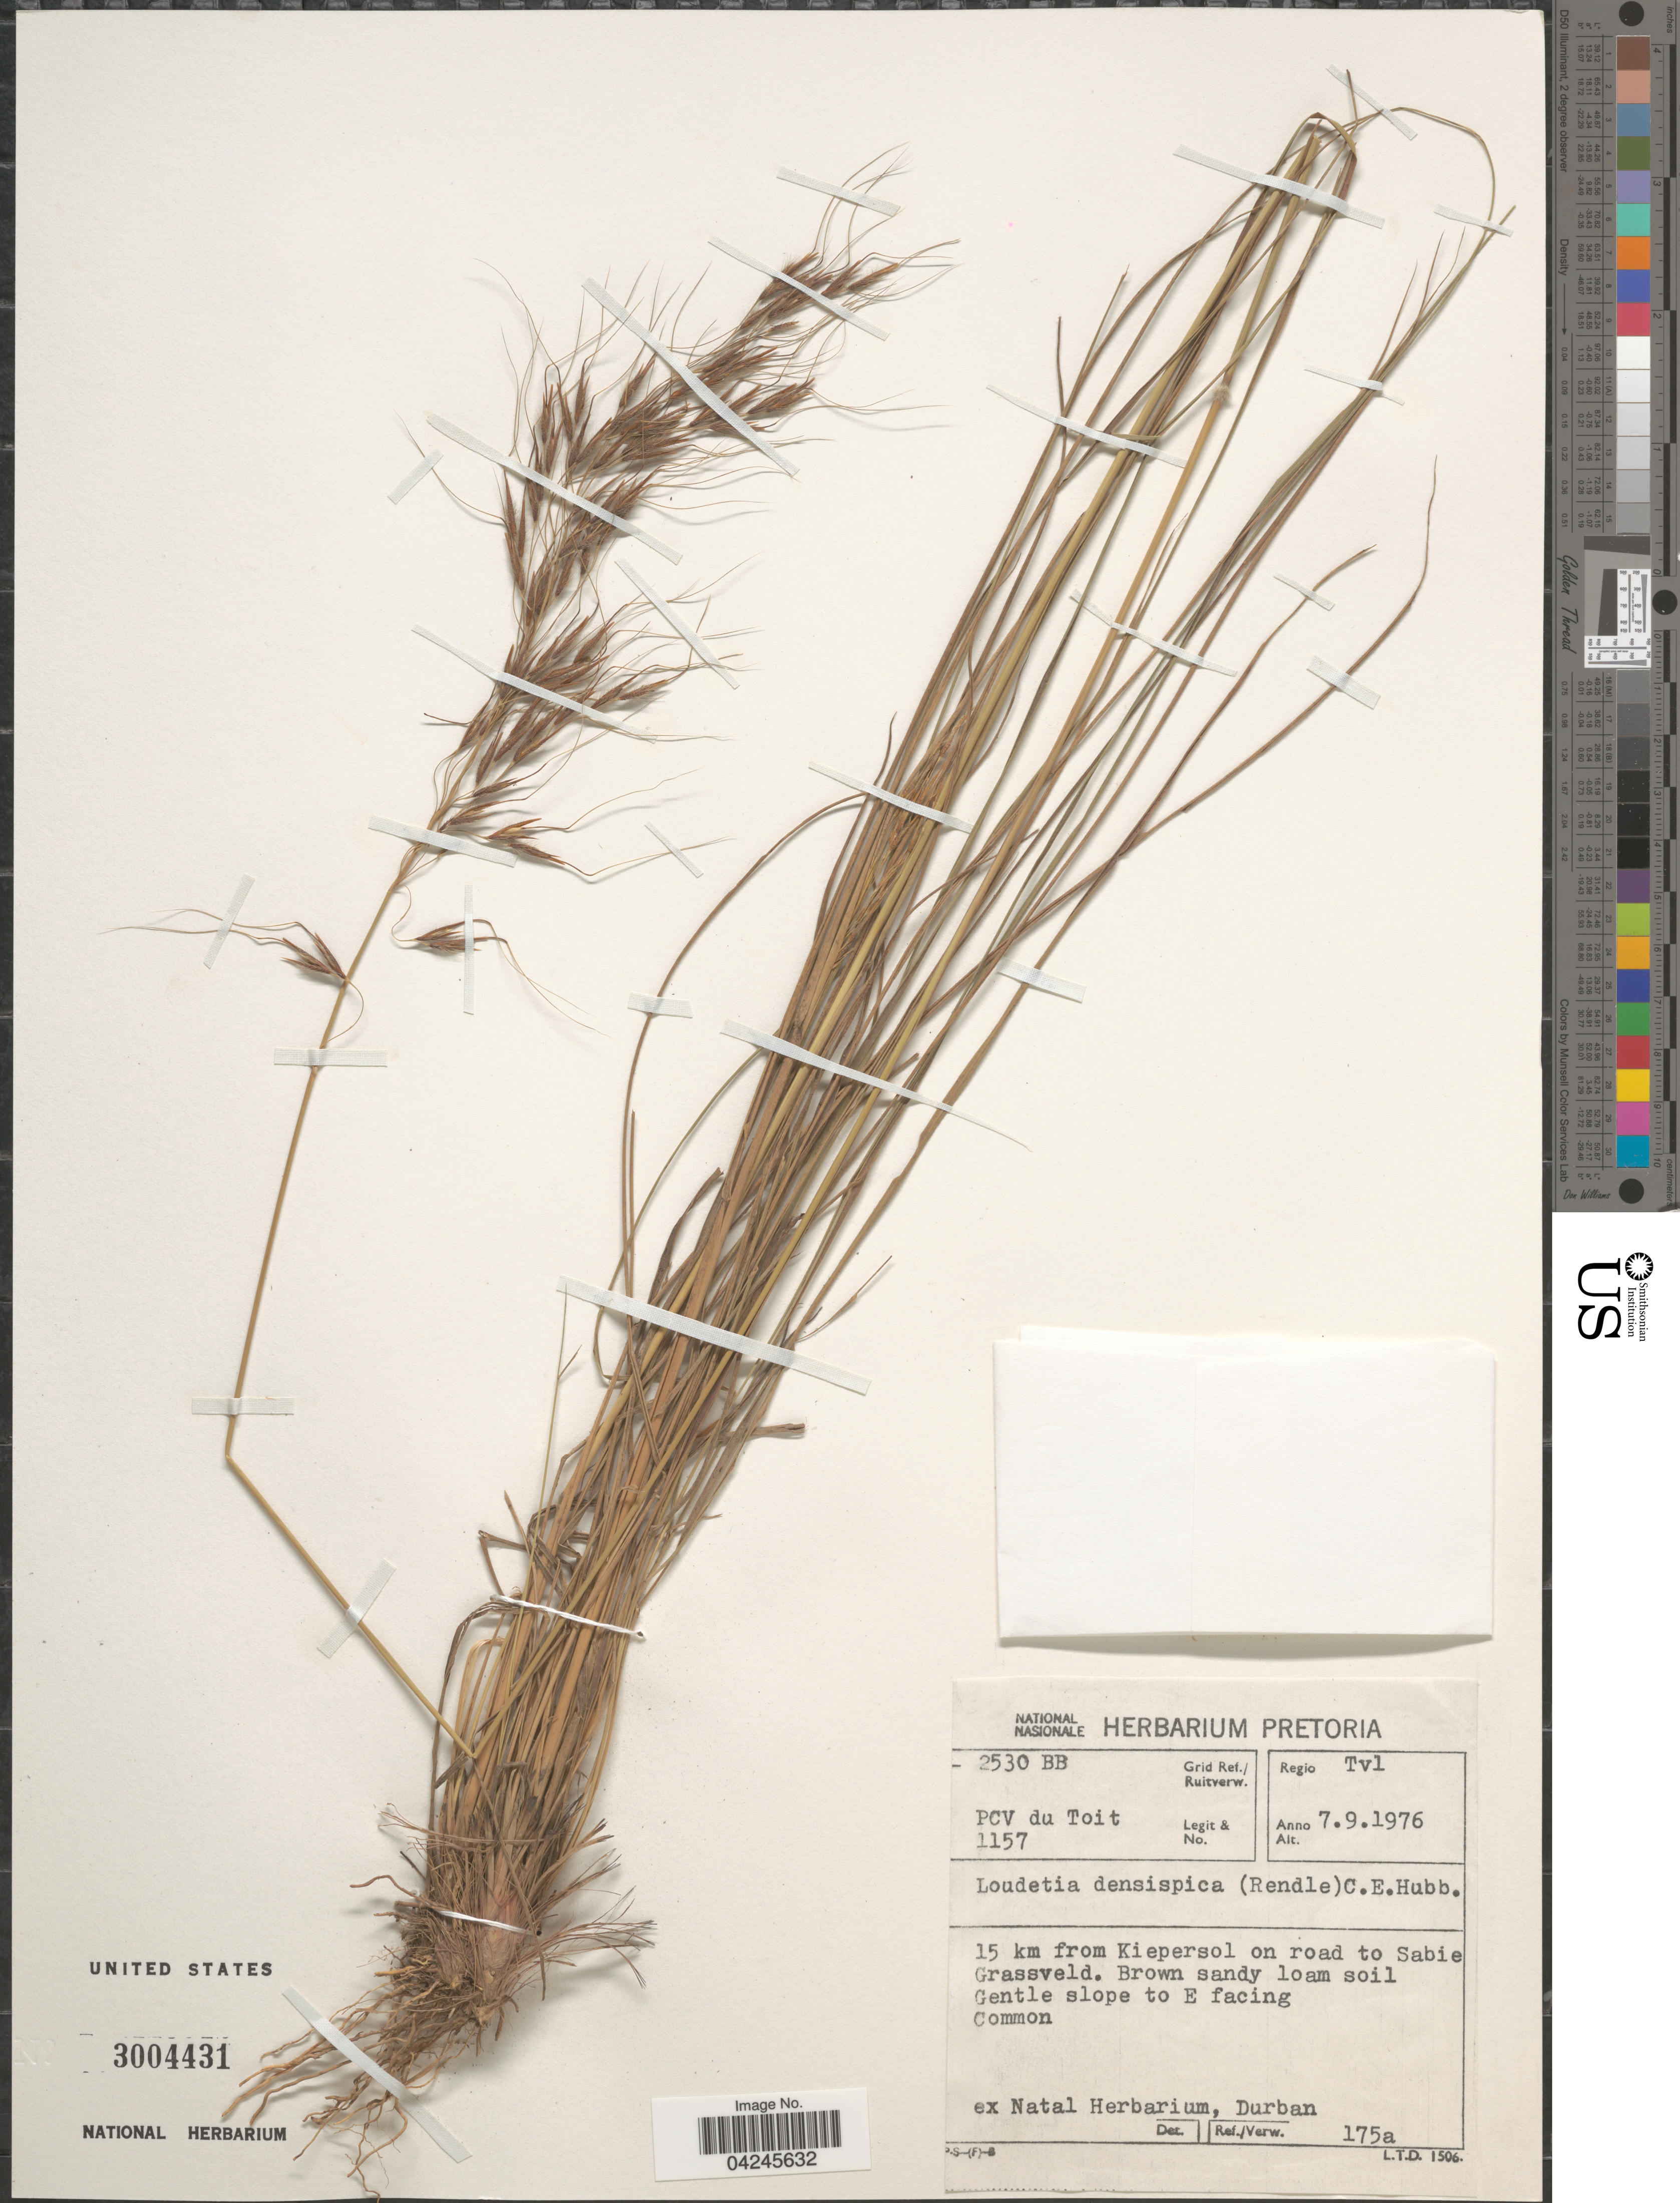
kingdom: Plantae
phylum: Tracheophyta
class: Liliopsida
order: Poales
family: Poaceae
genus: Loudetia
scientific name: Loudetia densispica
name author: (Rendle) C. E. Hubb.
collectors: P. Du Toit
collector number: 1157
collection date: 1976-09-07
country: South Africa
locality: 2530 BB Grid Ref./ Ruitverw. Regio Tvl. 15 km from Kiepersol on road to Sabie Grassveld.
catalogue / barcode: US 3004431